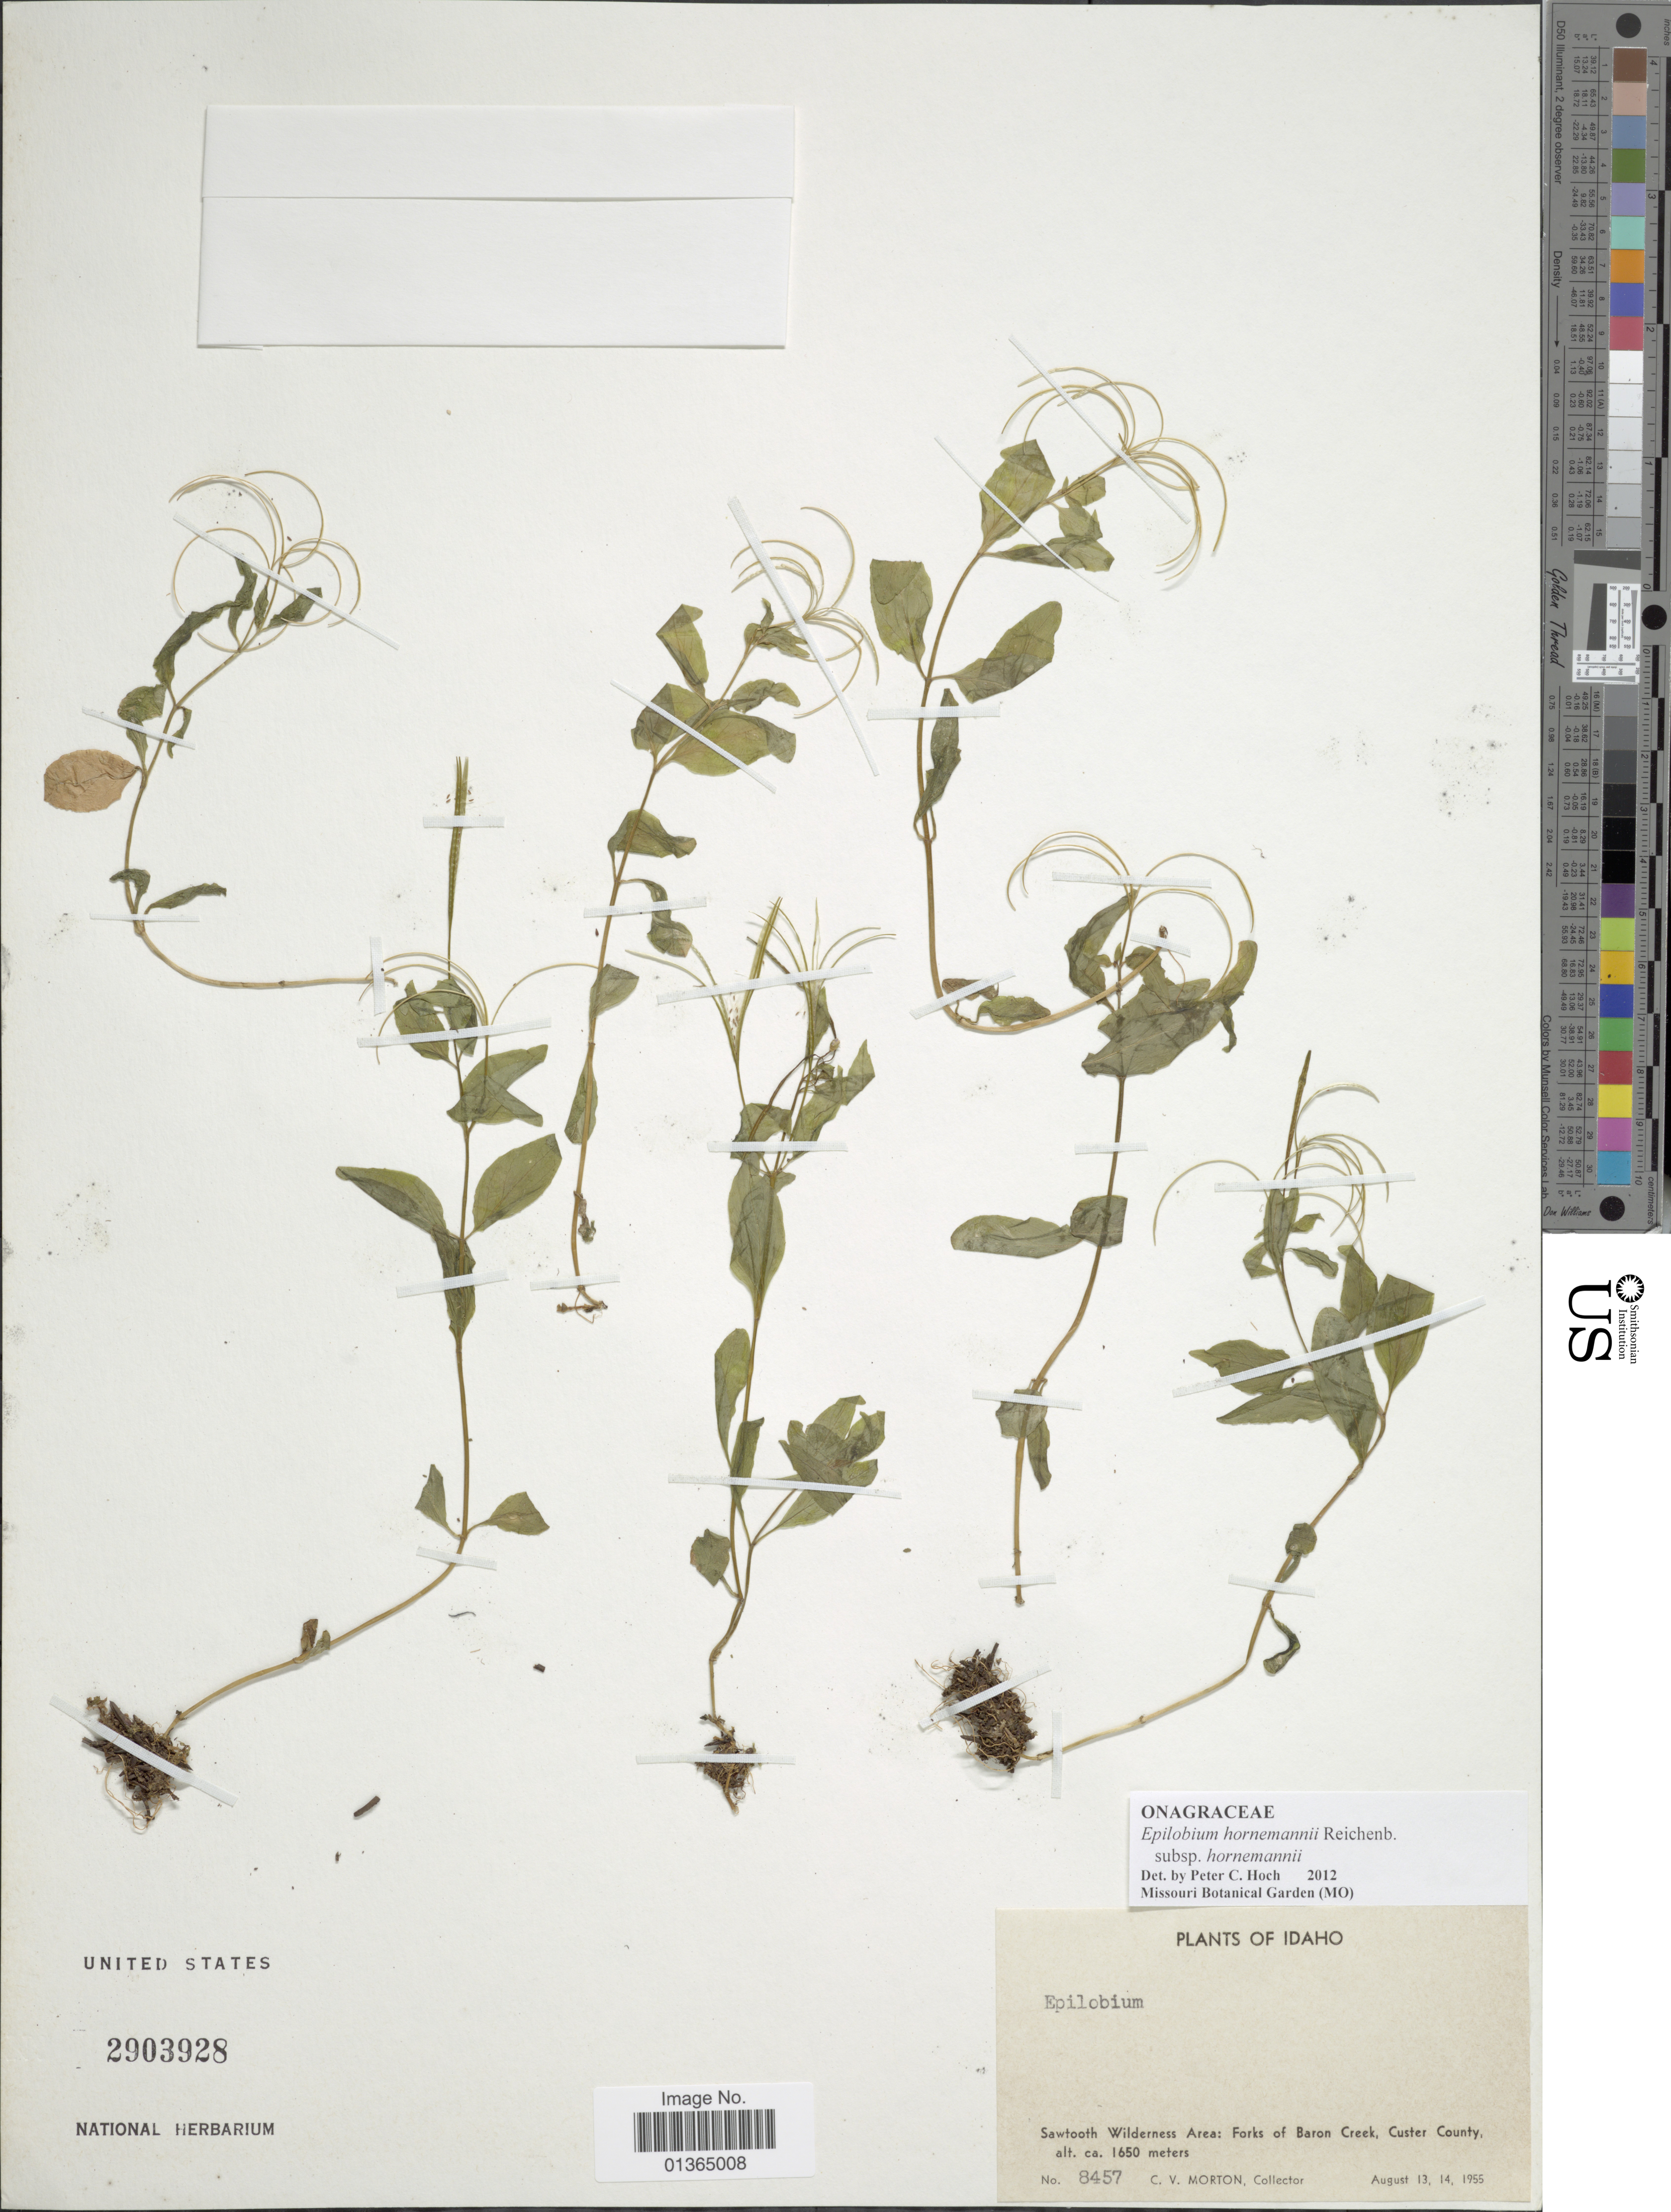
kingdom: Plantae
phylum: Tracheophyta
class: Magnoliopsida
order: Myrtales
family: Onagraceae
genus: Epilobium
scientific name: Epilobium hornemannii subsp. hornemannii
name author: Rchb.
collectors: C. V. Morton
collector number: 8457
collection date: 1955-08-13/1955-08-14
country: United States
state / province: Idaho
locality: Sawtooth Wilderness Area: Forks of Baron Creek, Custer County.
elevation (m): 1650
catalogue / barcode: US 2903928